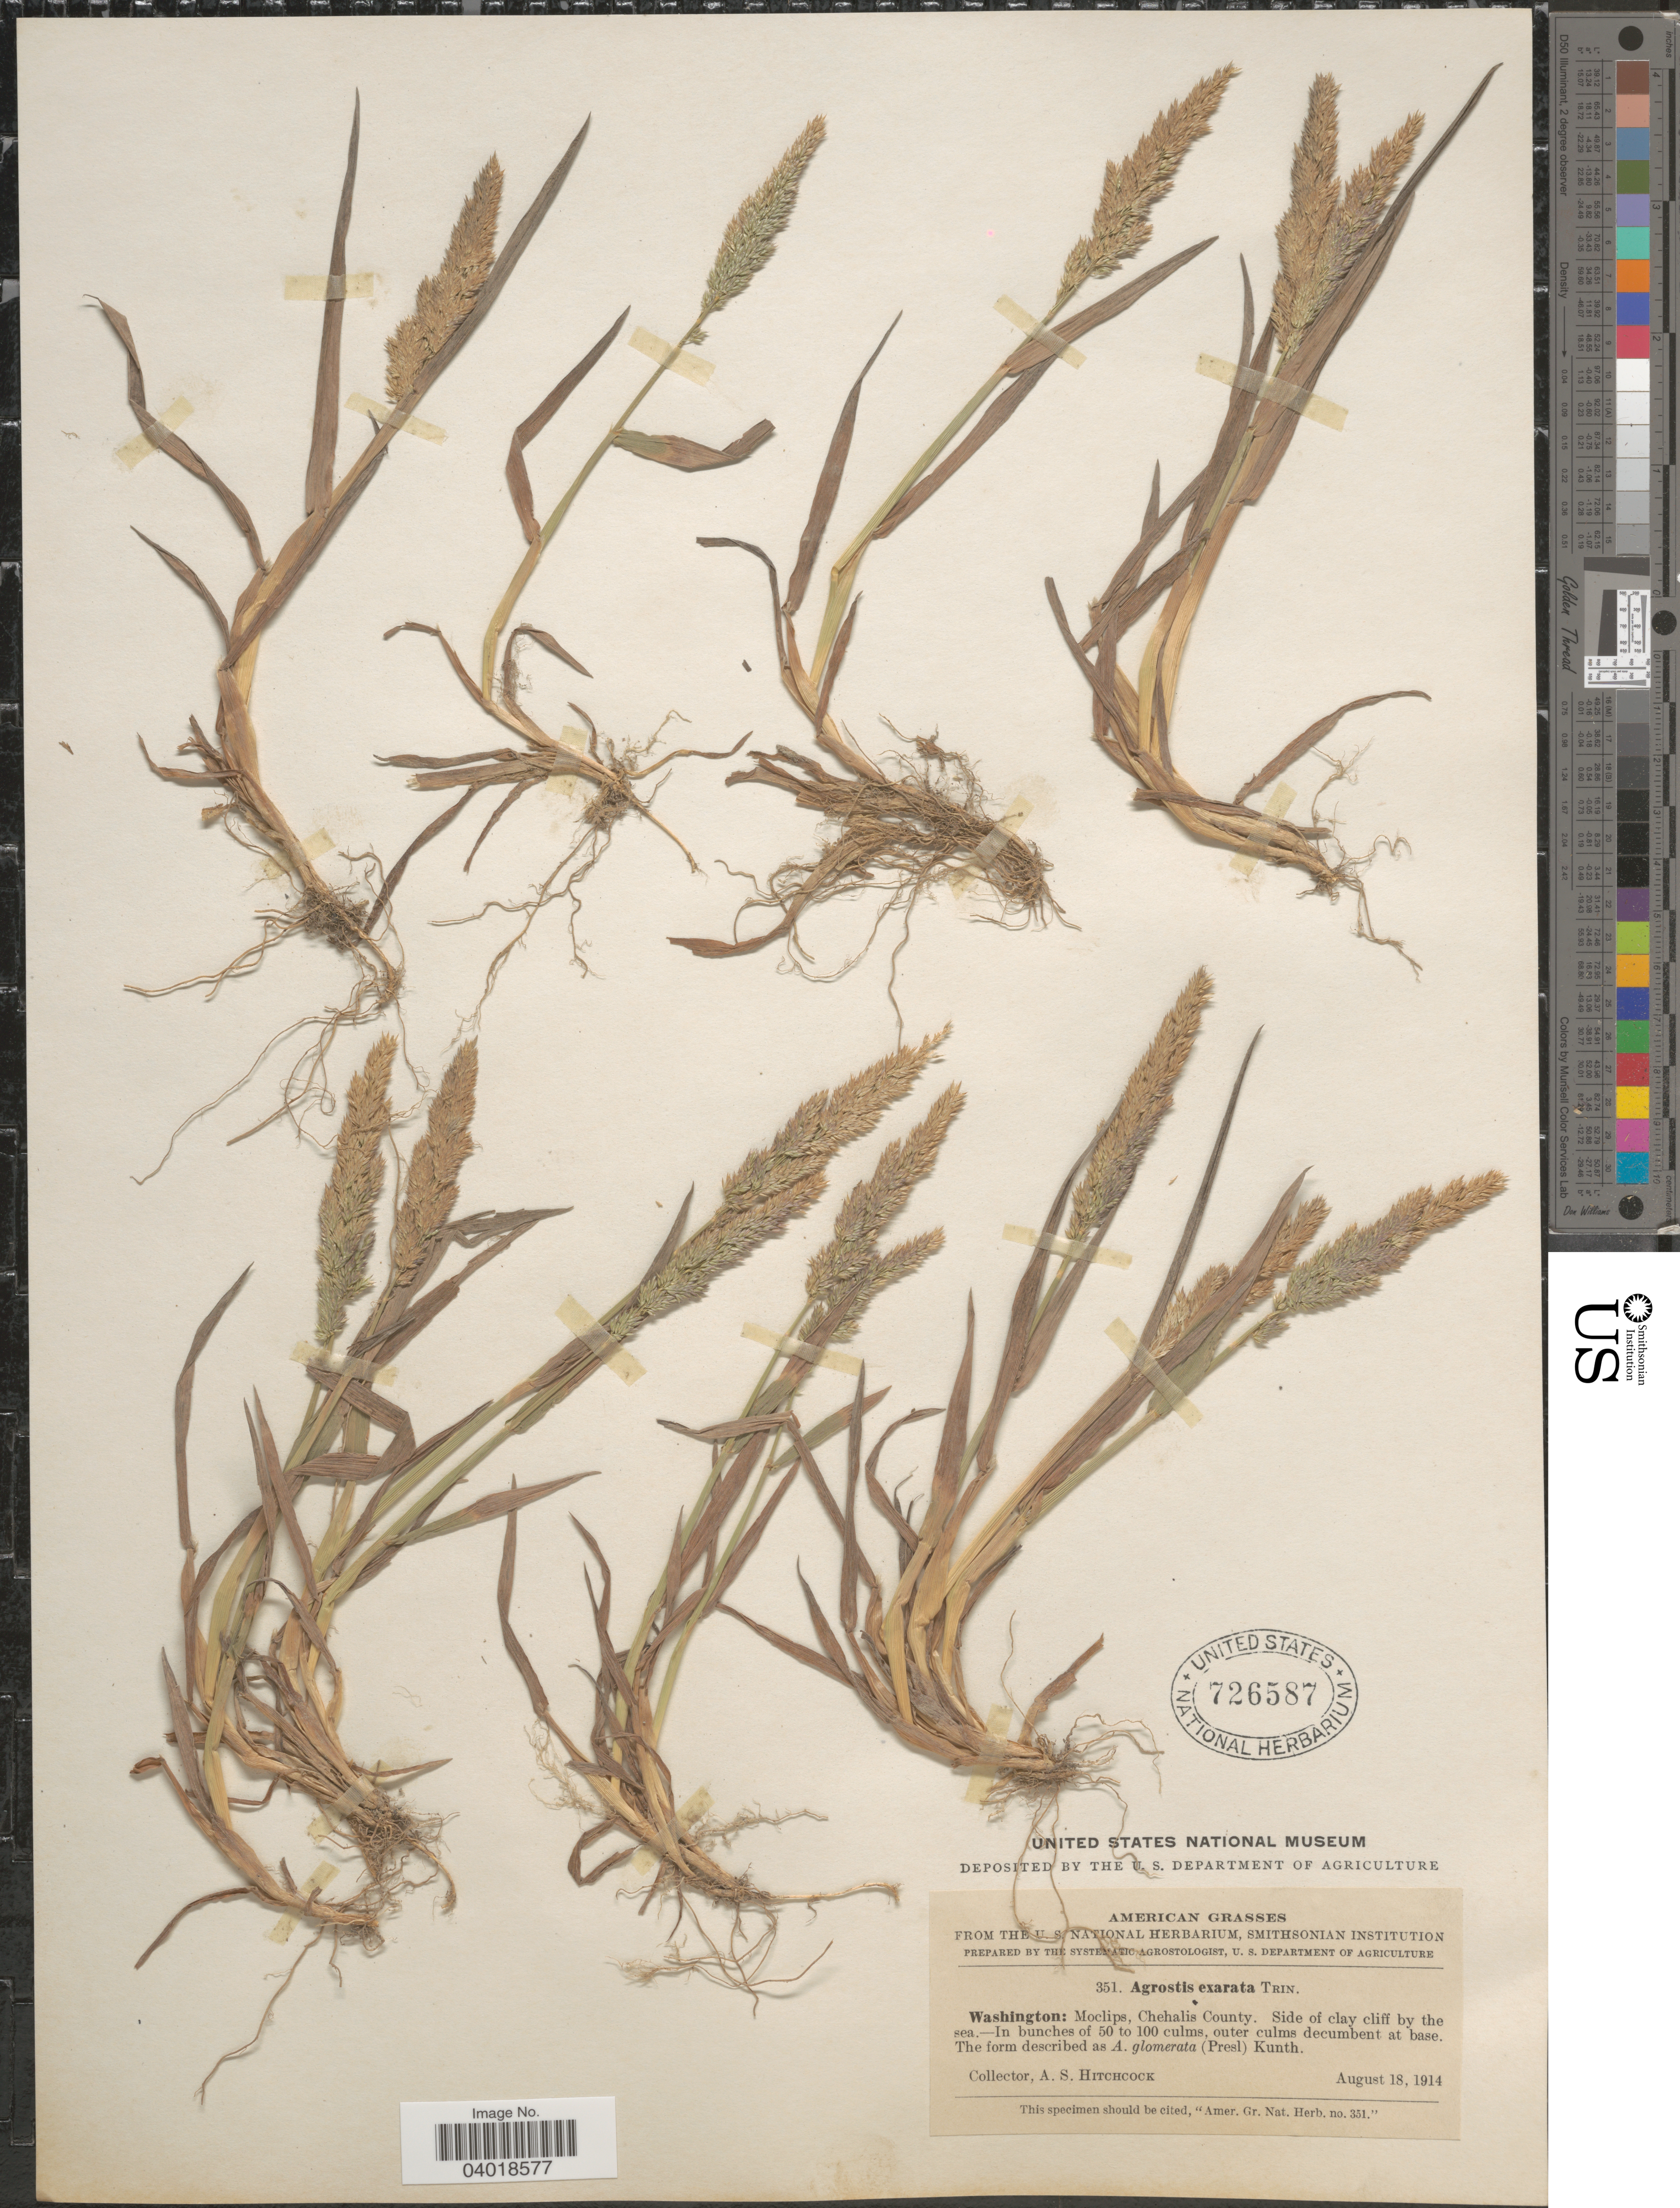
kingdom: Plantae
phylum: Tracheophyta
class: Liliopsida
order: Poales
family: Poaceae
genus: Agrostis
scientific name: Agrostis exarata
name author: Trin.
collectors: A. S. Hitchcock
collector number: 351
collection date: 1914-08-18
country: United States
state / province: Washington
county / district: Grays Harbor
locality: Moclips, Side of clay cliff by the sea.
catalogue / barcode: US 726587